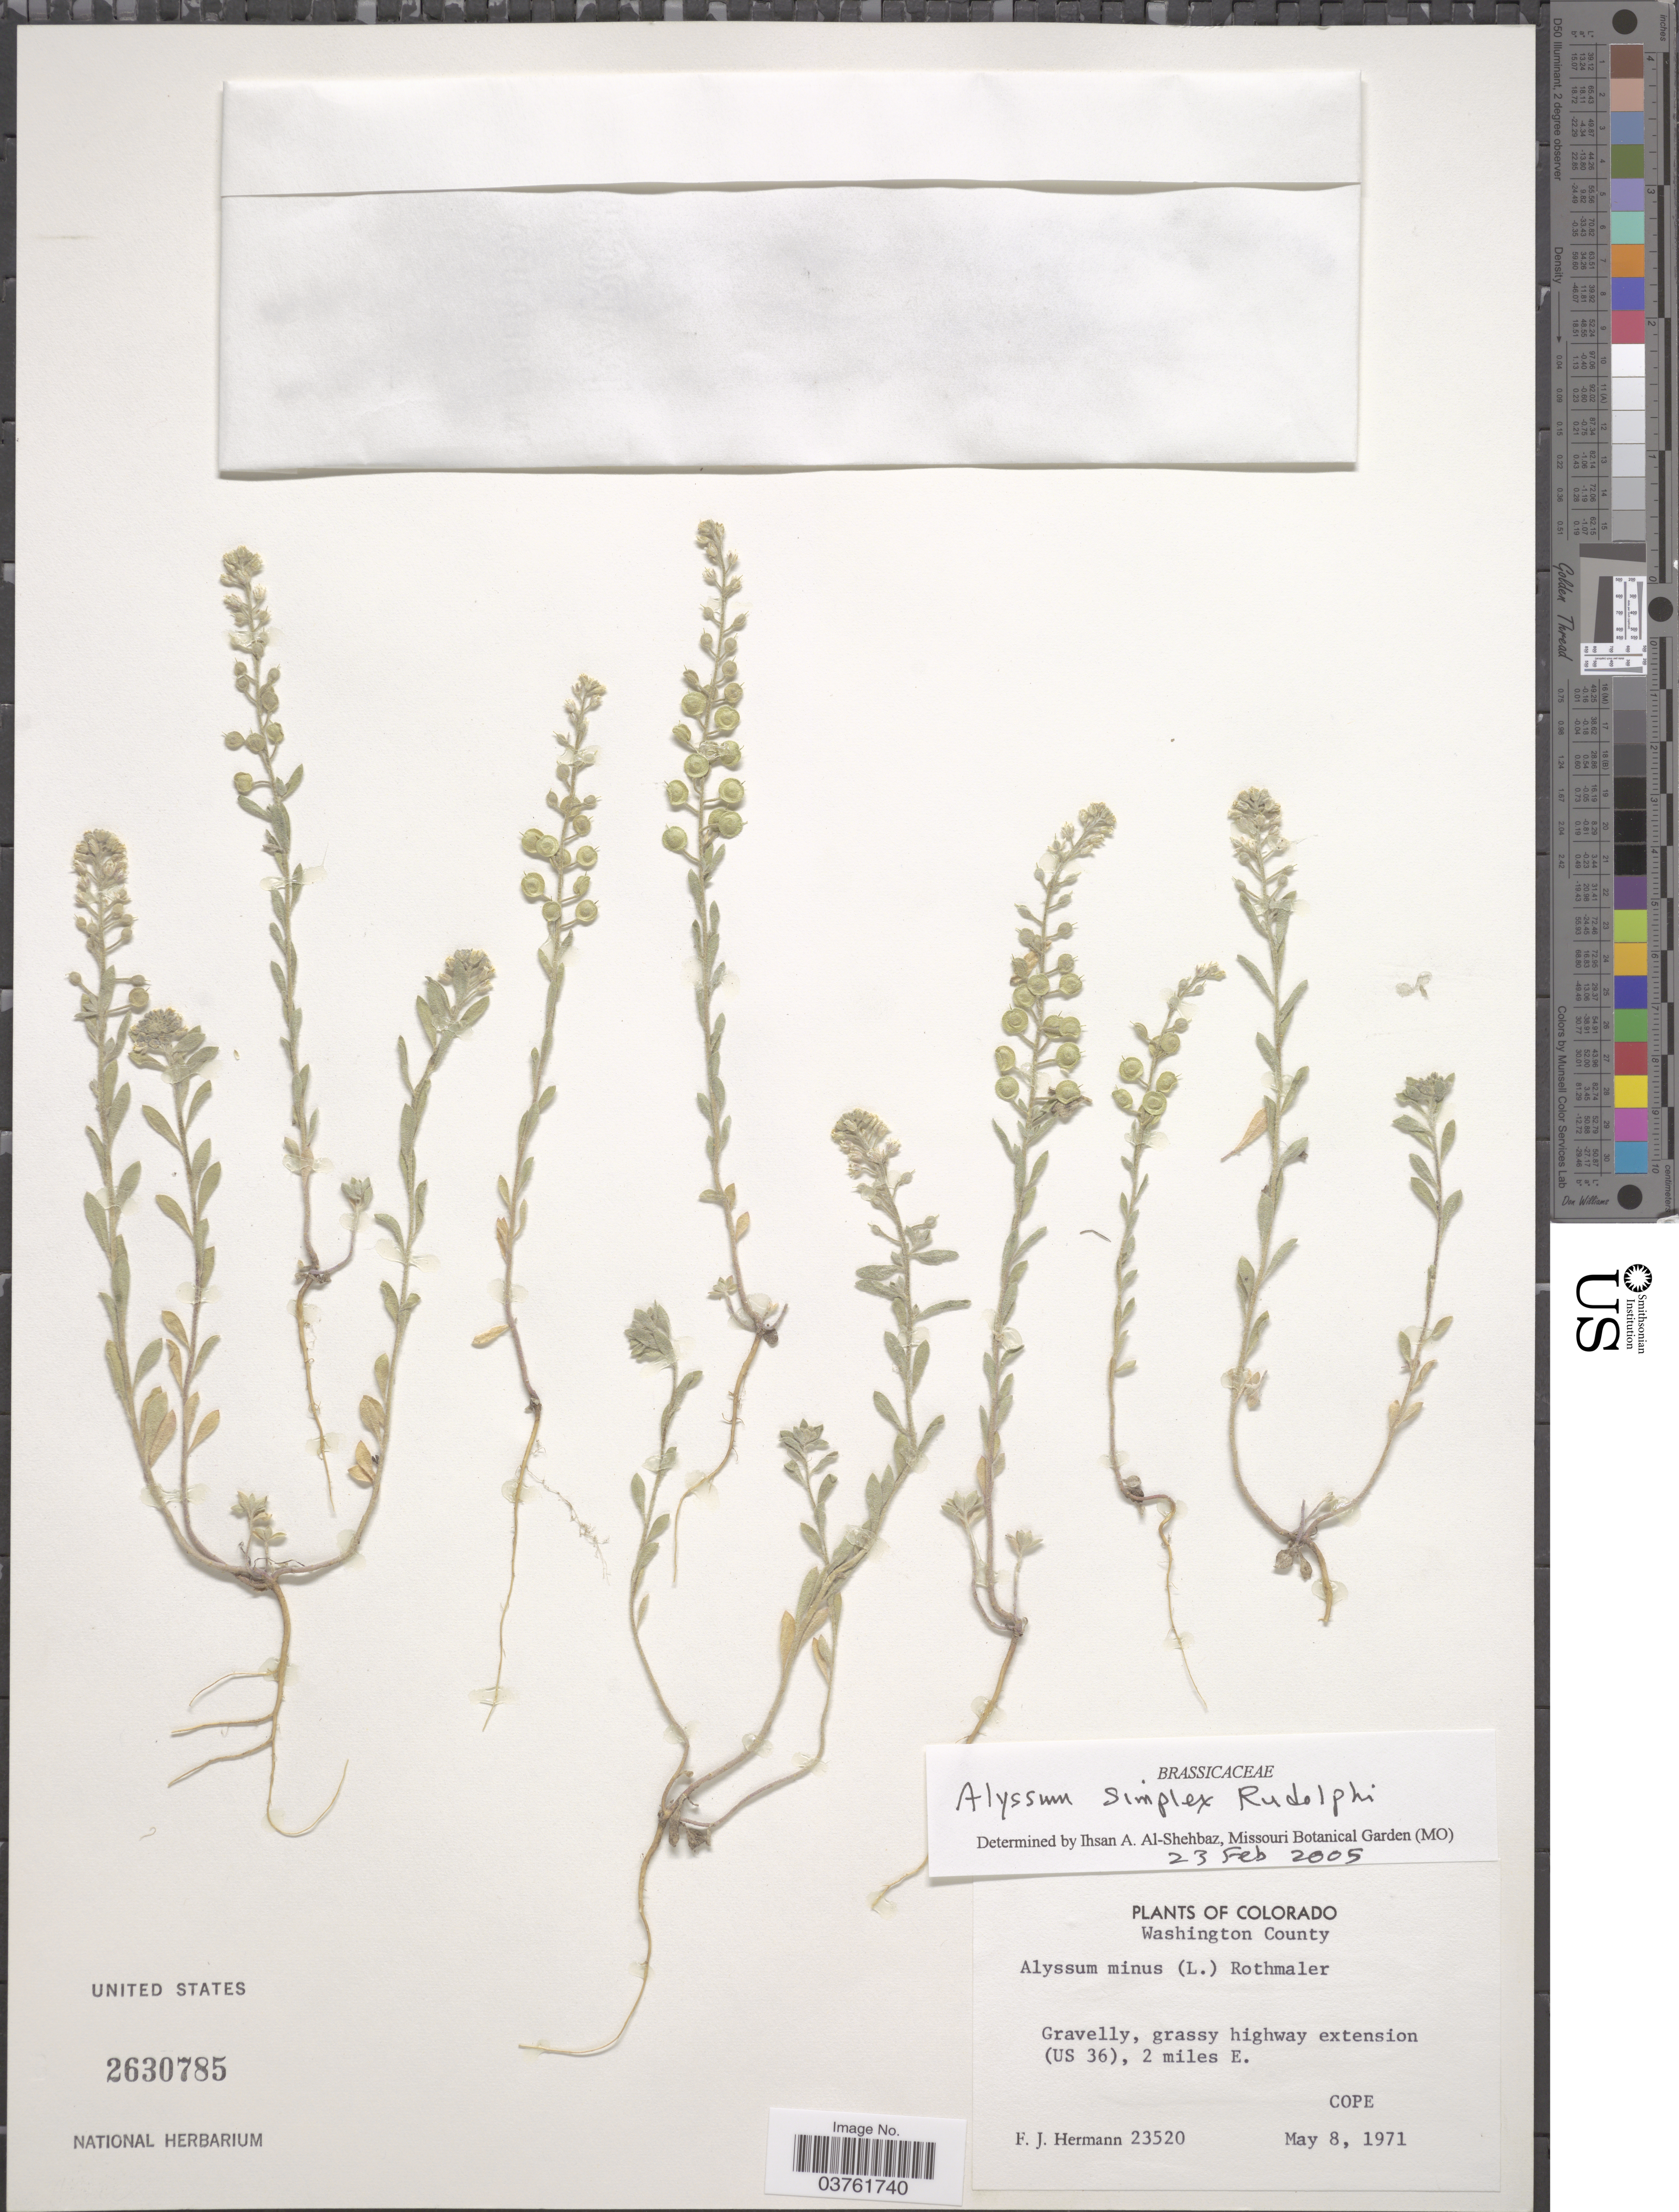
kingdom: Plantae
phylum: Tracheophyta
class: Magnoliopsida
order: Brassicales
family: Brassicaceae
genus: Alyssum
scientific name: Alyssum simplex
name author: Rudolphi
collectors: F. J. Hermann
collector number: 23520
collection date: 1971-05-08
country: United States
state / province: Colorado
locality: Washington County. Gravelly, grassy highway extension (US 36), 2 miles E. Cope.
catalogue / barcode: US 2630785